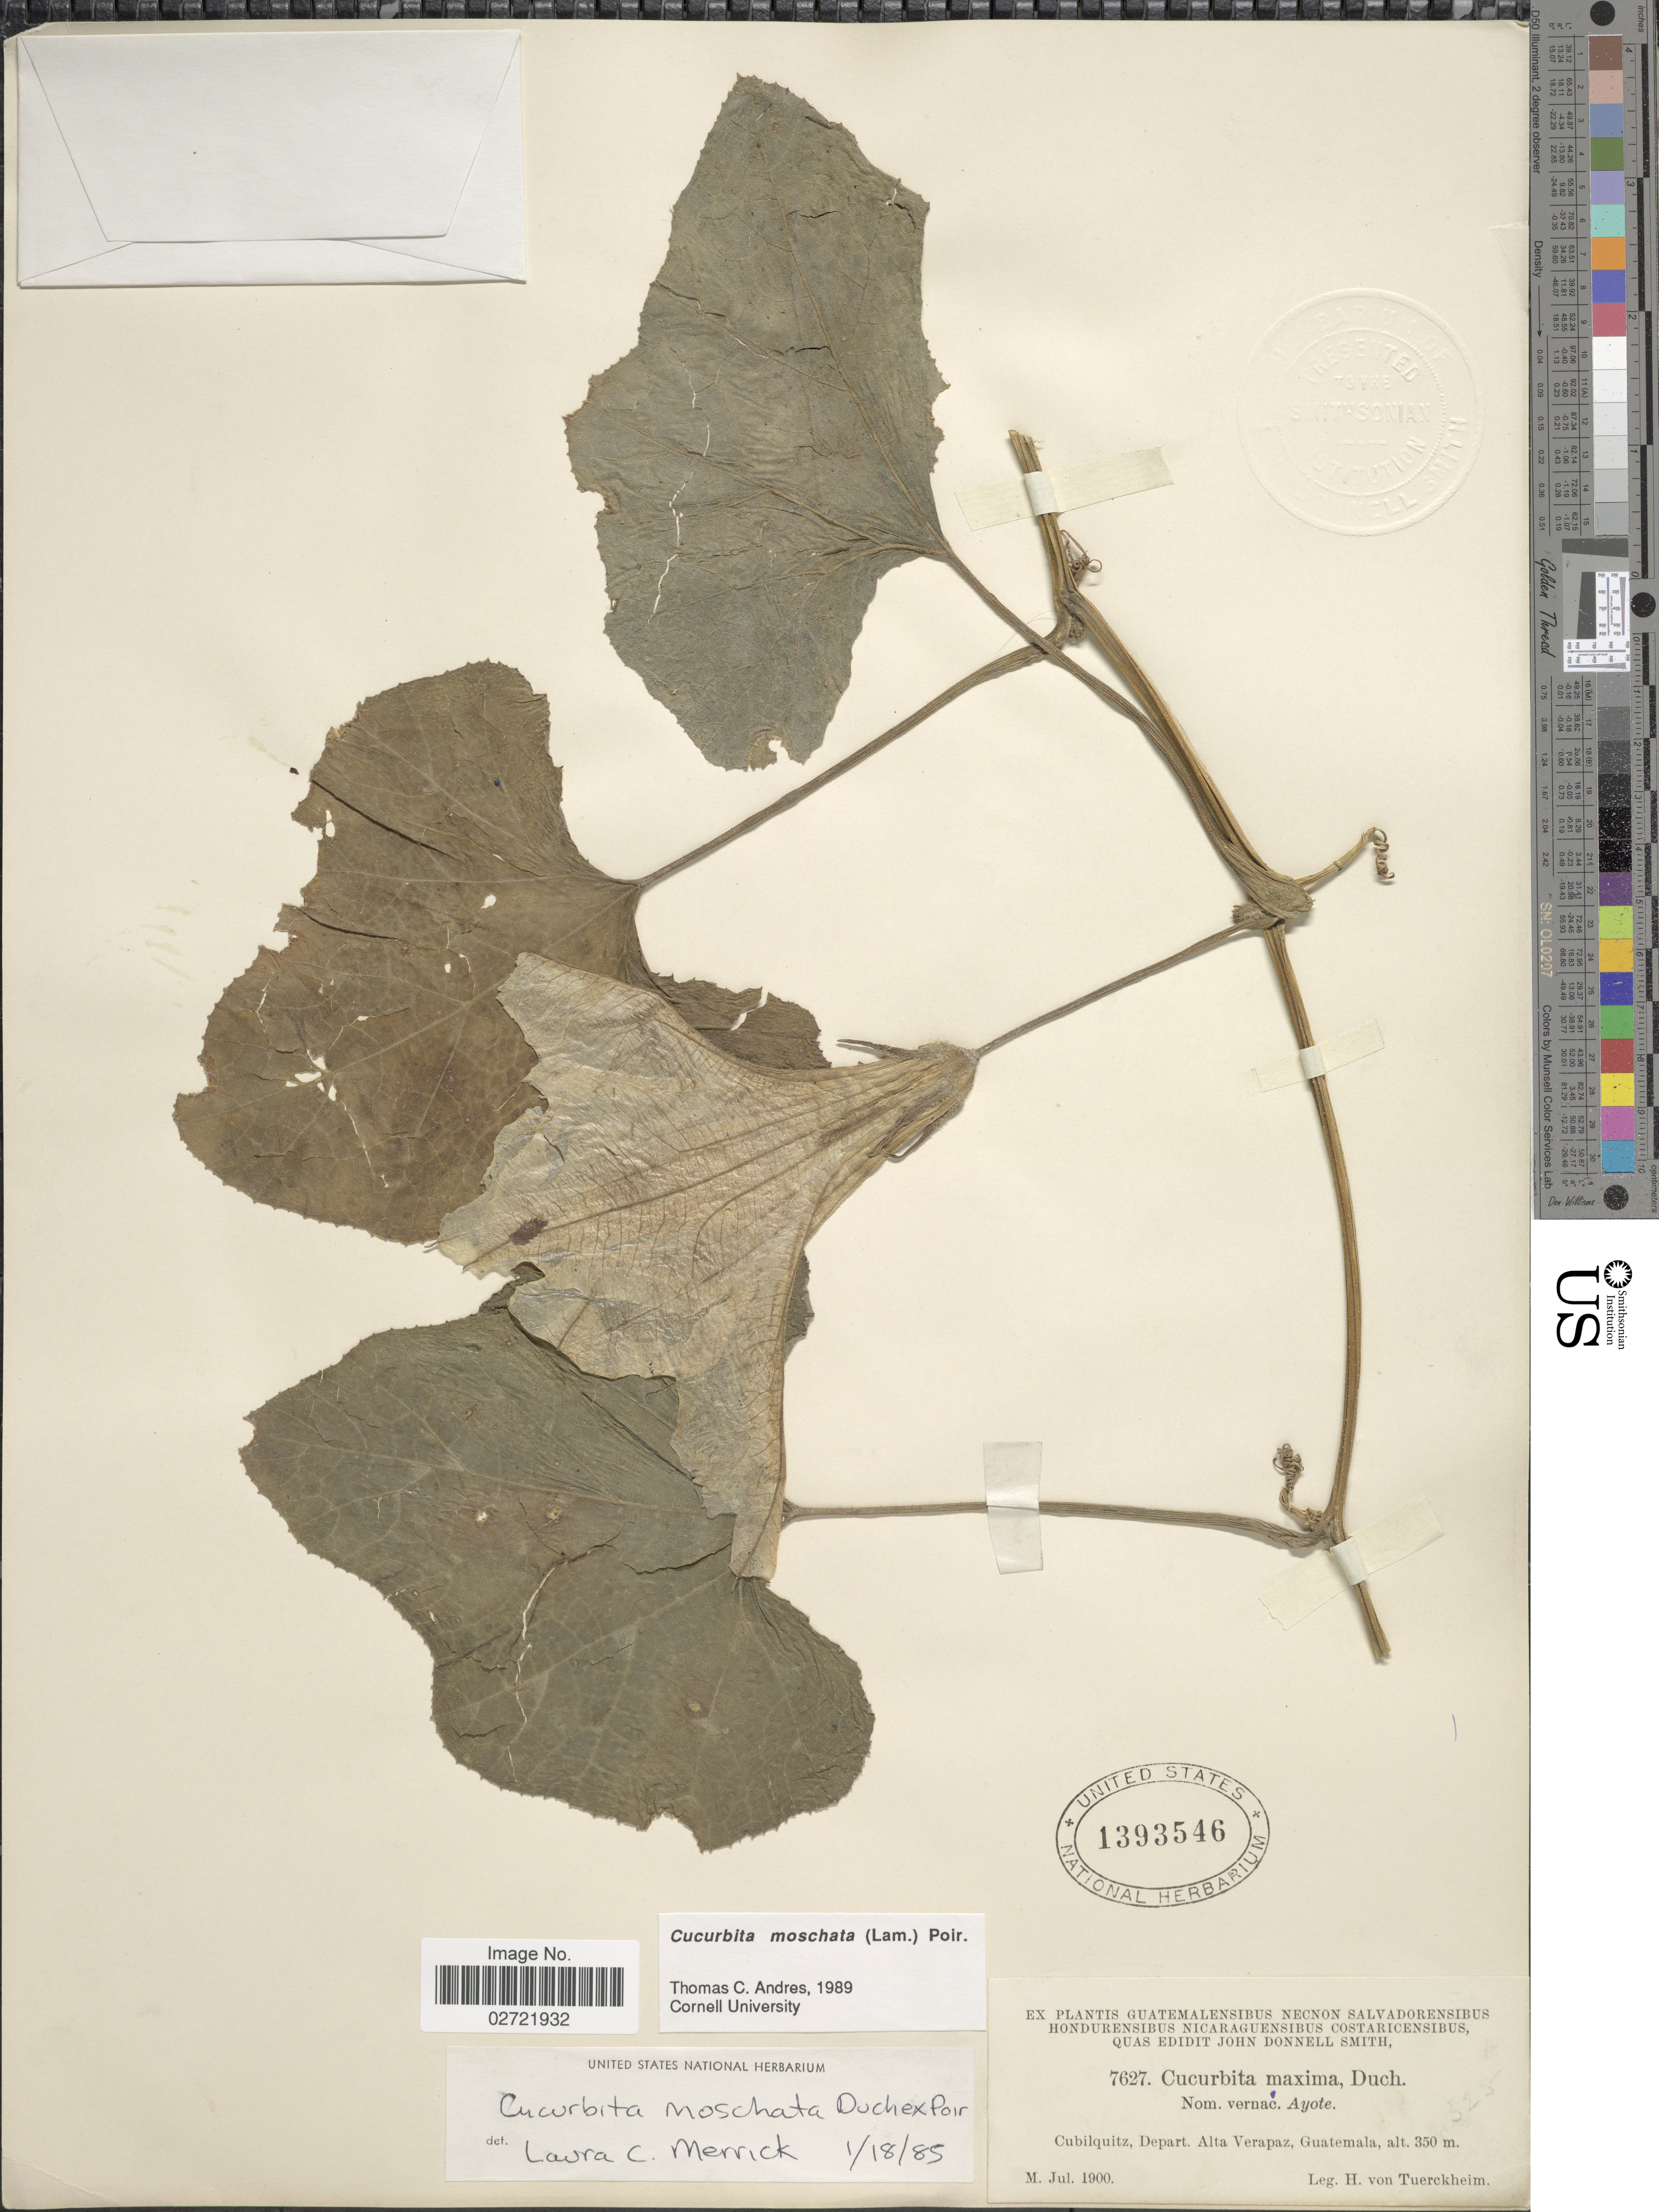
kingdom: Plantae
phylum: Tracheophyta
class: Magnoliopsida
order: Cucurbitales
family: Cucurbitaceae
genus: Cucurbita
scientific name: Cucurbita moschata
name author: (Duch.) Poir.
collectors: H. von Türckheim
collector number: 7627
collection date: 1900-07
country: Guatemala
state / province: Alta Verapaz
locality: Cubiltquitz, Depart. Alta Verapaz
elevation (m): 350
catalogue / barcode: US 1393546